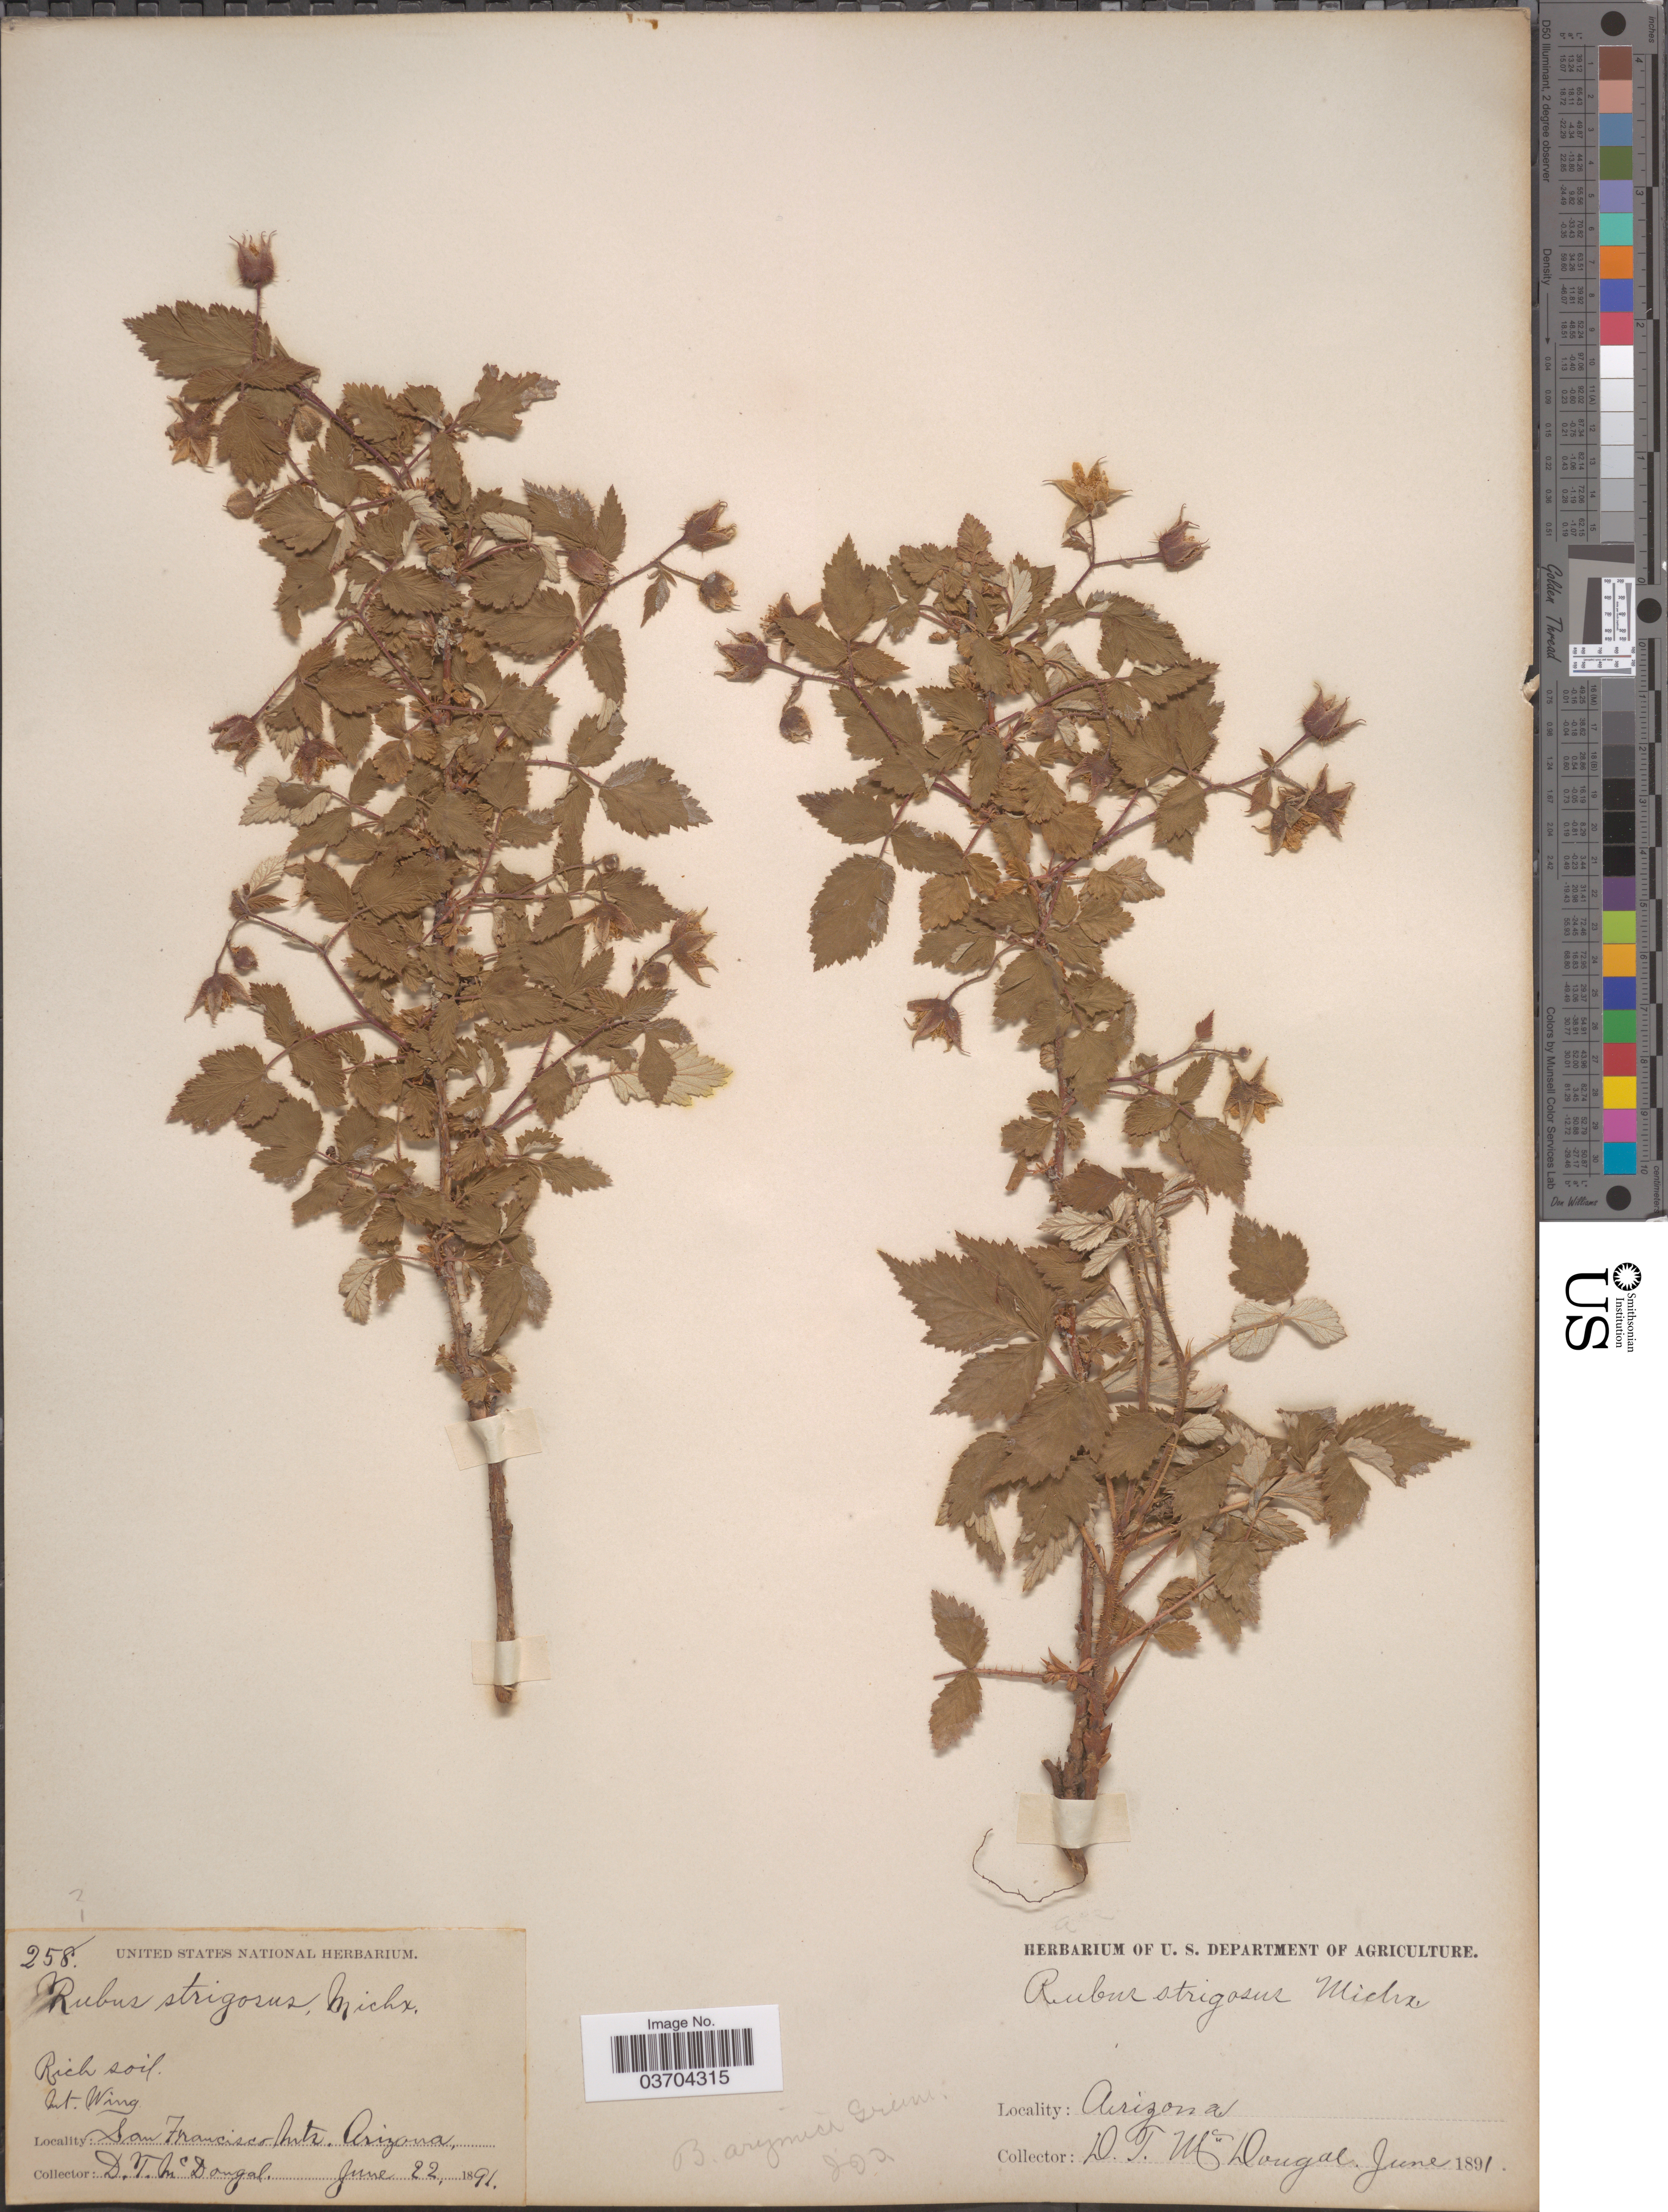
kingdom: Plantae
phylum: Tracheophyta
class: Magnoliopsida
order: Rosales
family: Rosaceae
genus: Rubus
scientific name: Rubus arizonicus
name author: (Greene) Rydb.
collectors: D. T. MacDougal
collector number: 258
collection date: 1891-06-22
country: United States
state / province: Arizona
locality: Mt. Wing. San Francisco Mts.